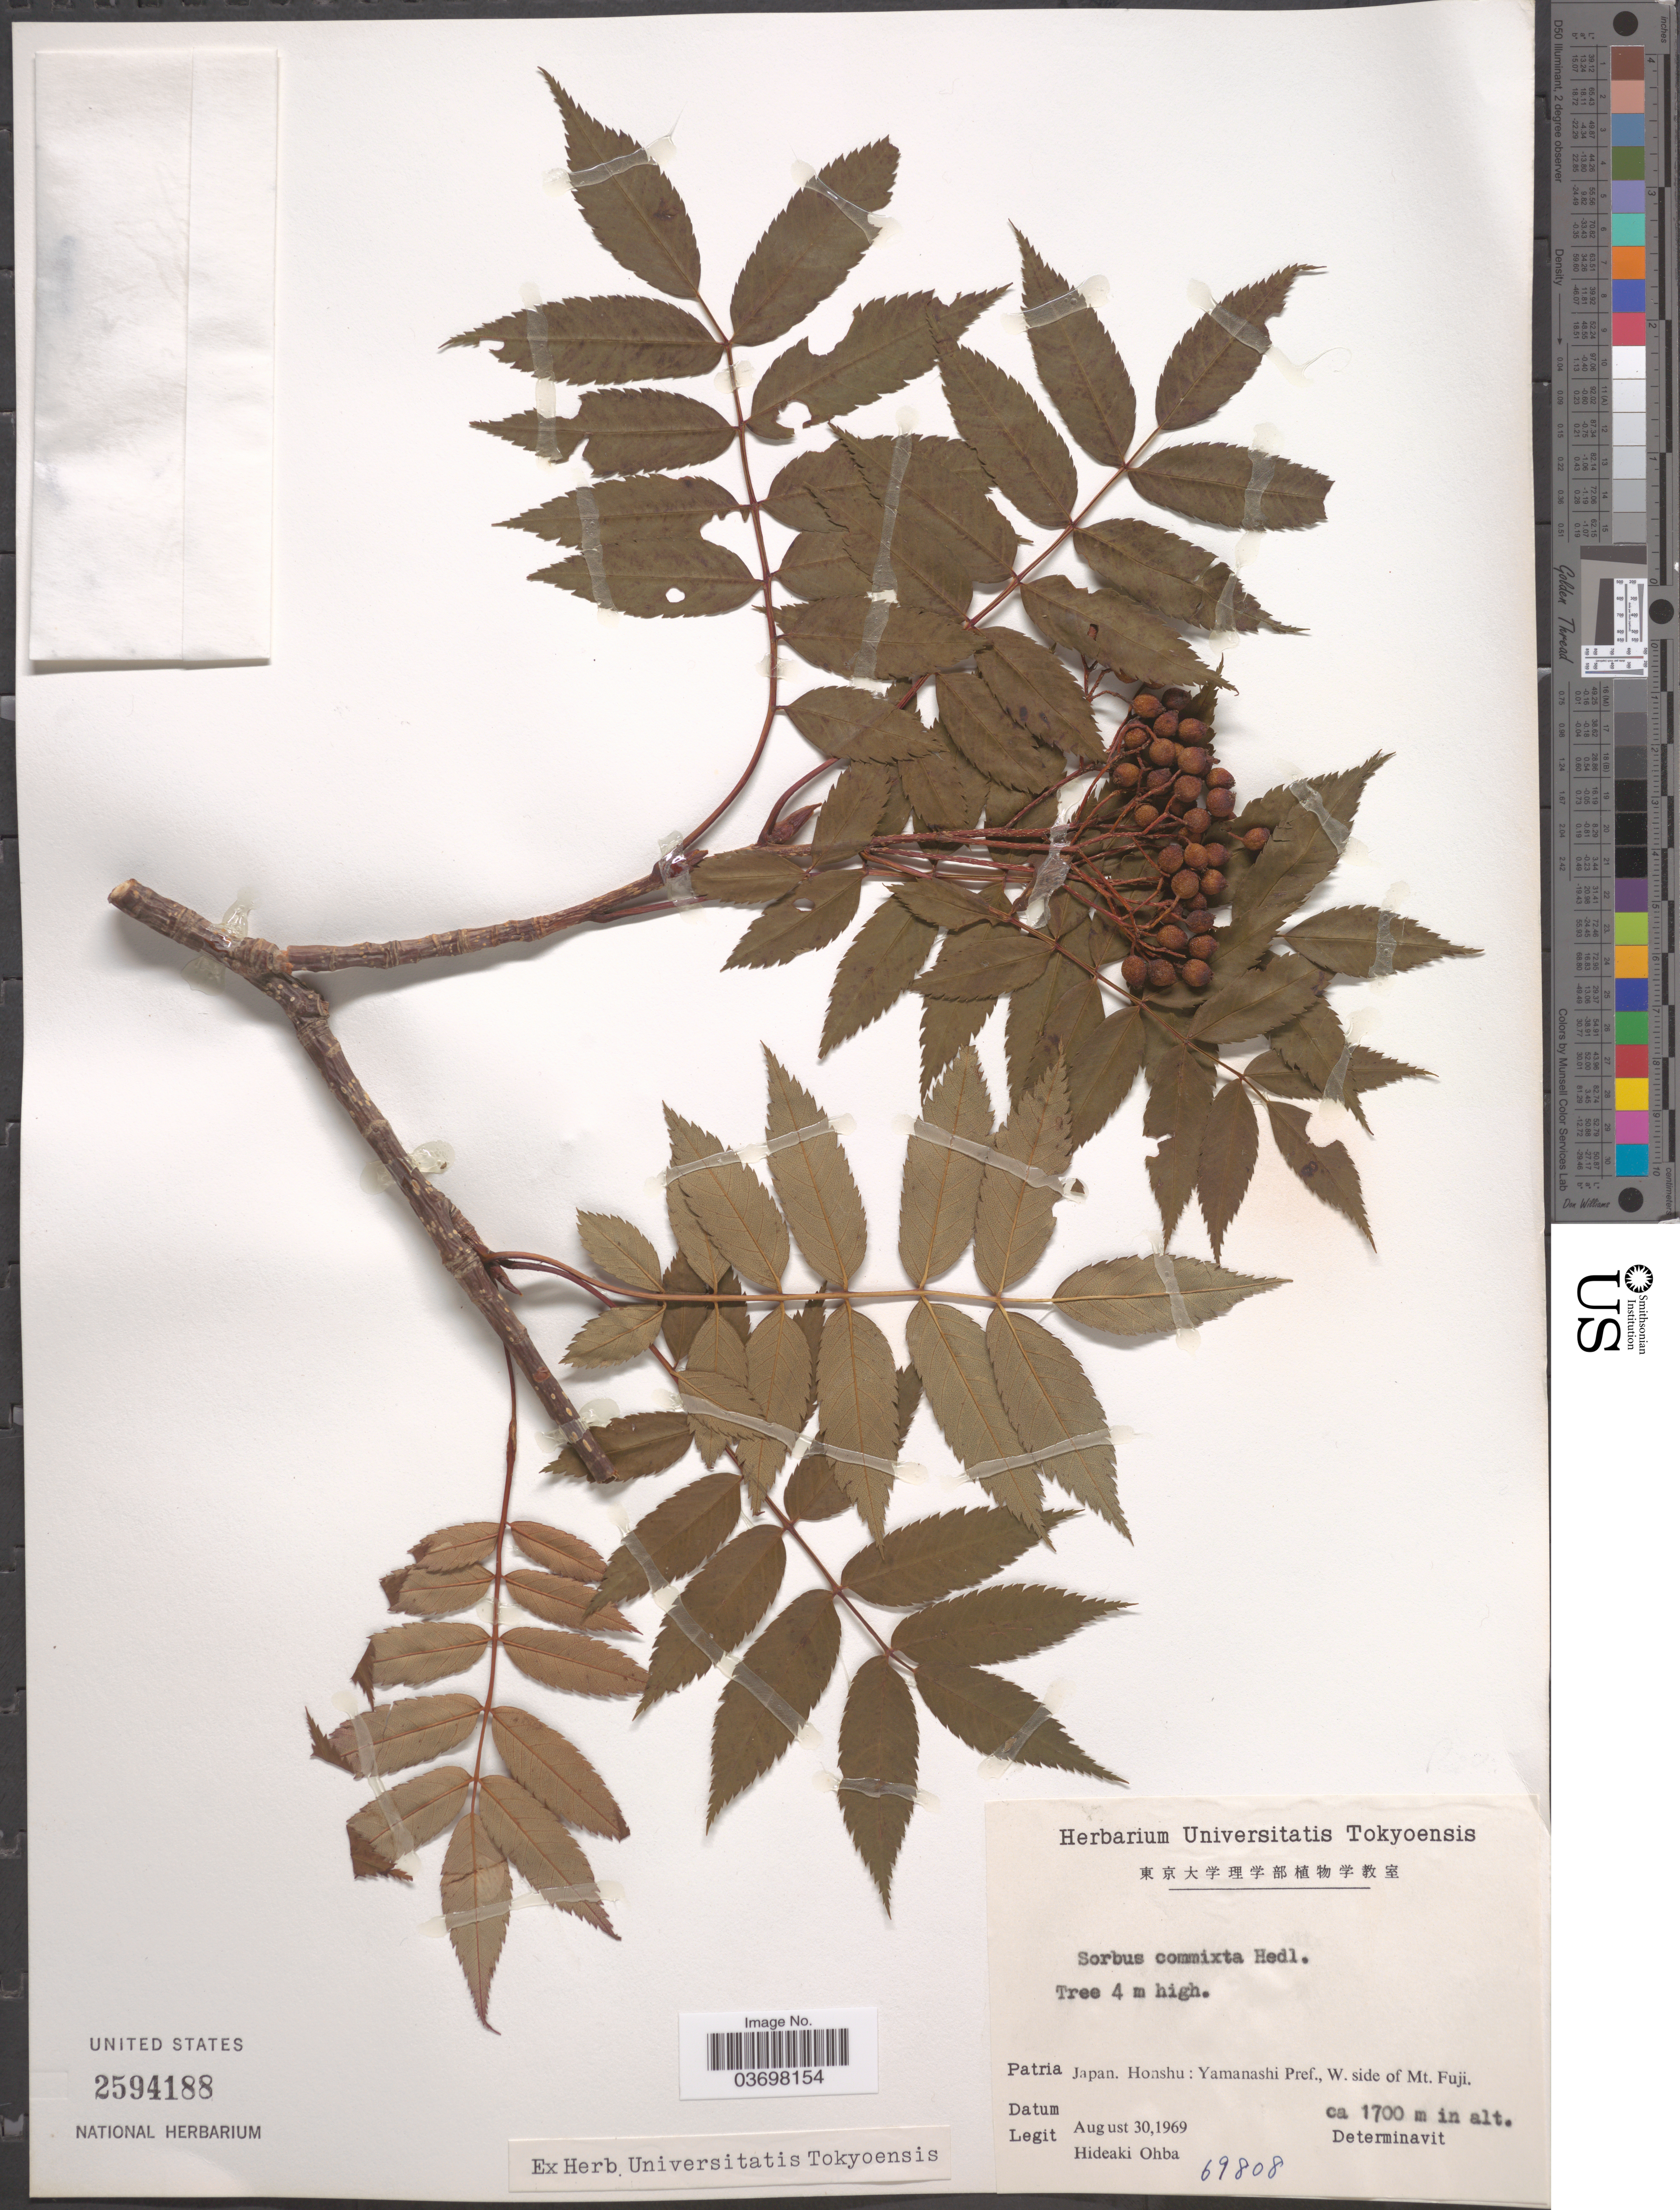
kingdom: Plantae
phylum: Tracheophyta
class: Magnoliopsida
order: Rosales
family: Rosaceae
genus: Sorbus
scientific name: Sorbus commixta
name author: Hedl.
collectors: H. Ohba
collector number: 69808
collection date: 1969-08-30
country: Japan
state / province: Yamanasi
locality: Patria Japan. Honshu: Yamanashi Pref., W. side of Mt. Fuji.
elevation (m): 1700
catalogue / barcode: US 2594188